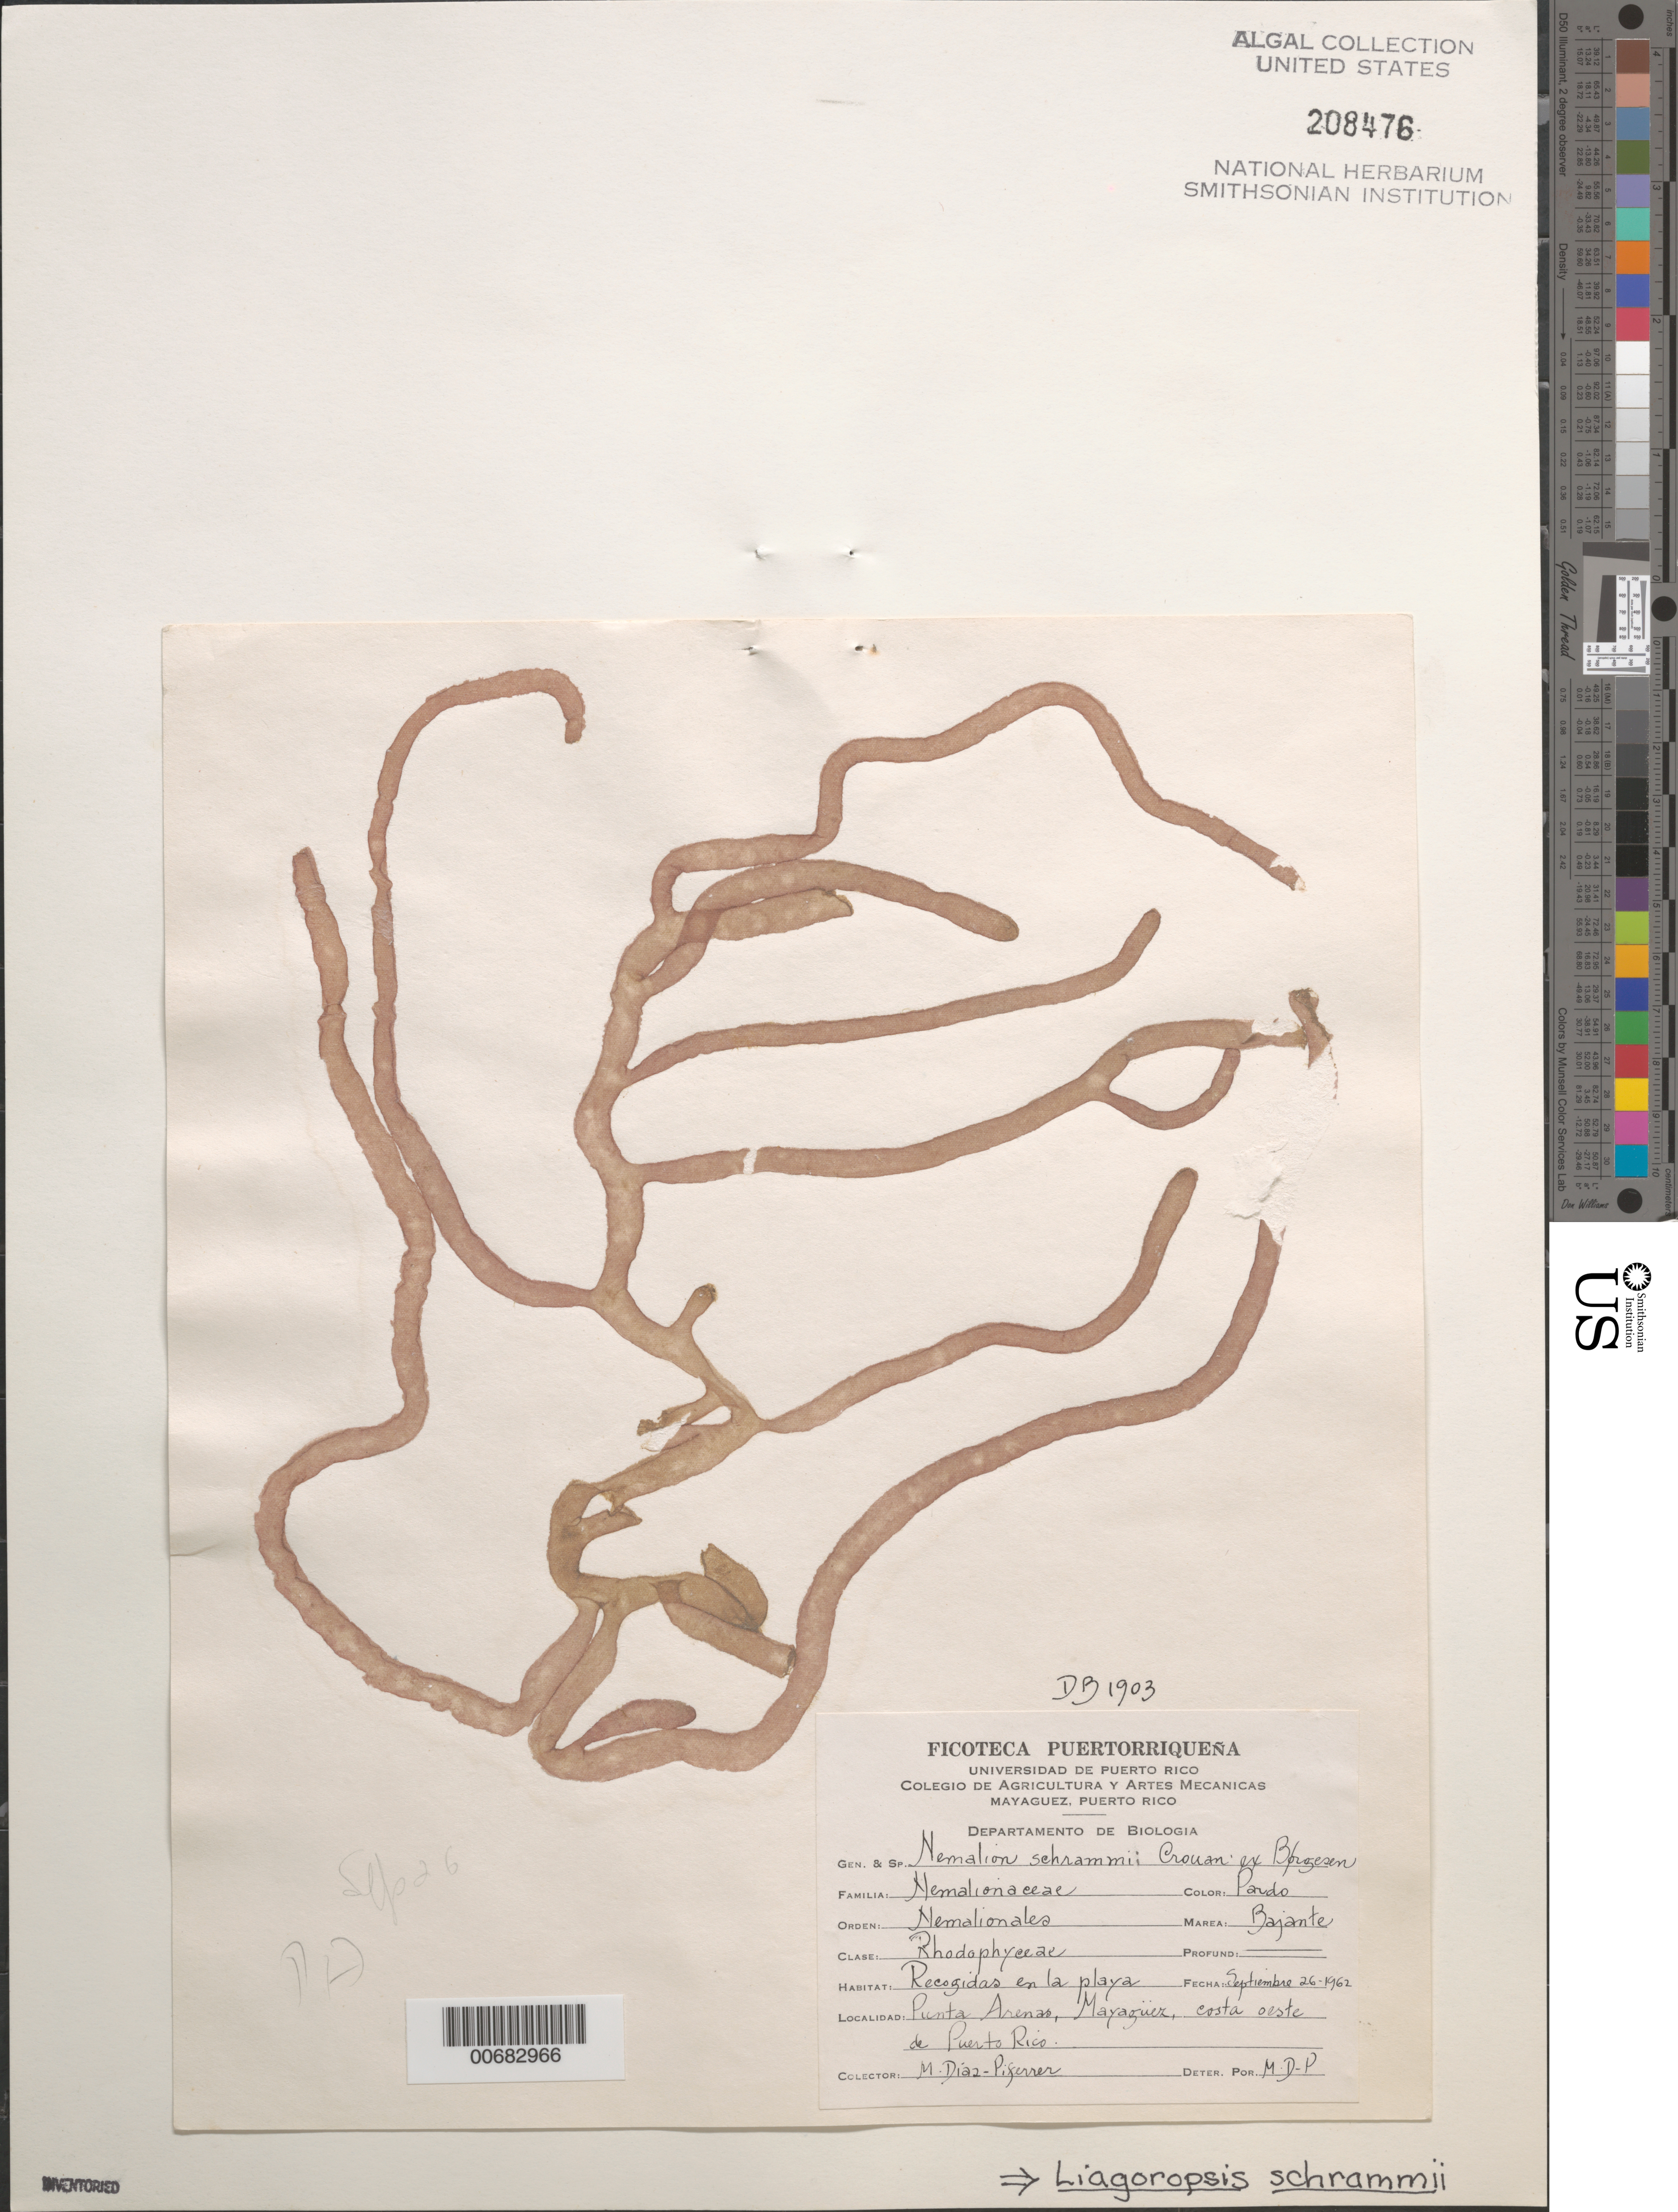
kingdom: Plantae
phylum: Rhodophyta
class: Florideophyceae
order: Nemaliales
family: Liagoraceae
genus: Liagoropsis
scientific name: Liagoropsis schrammii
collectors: M. Diaz-Piferrer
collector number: DB 1903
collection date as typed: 26 Sep 1962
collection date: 1962-09-26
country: Puerto Rico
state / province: Mayaguez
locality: Punta Arenas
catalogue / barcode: US 208476